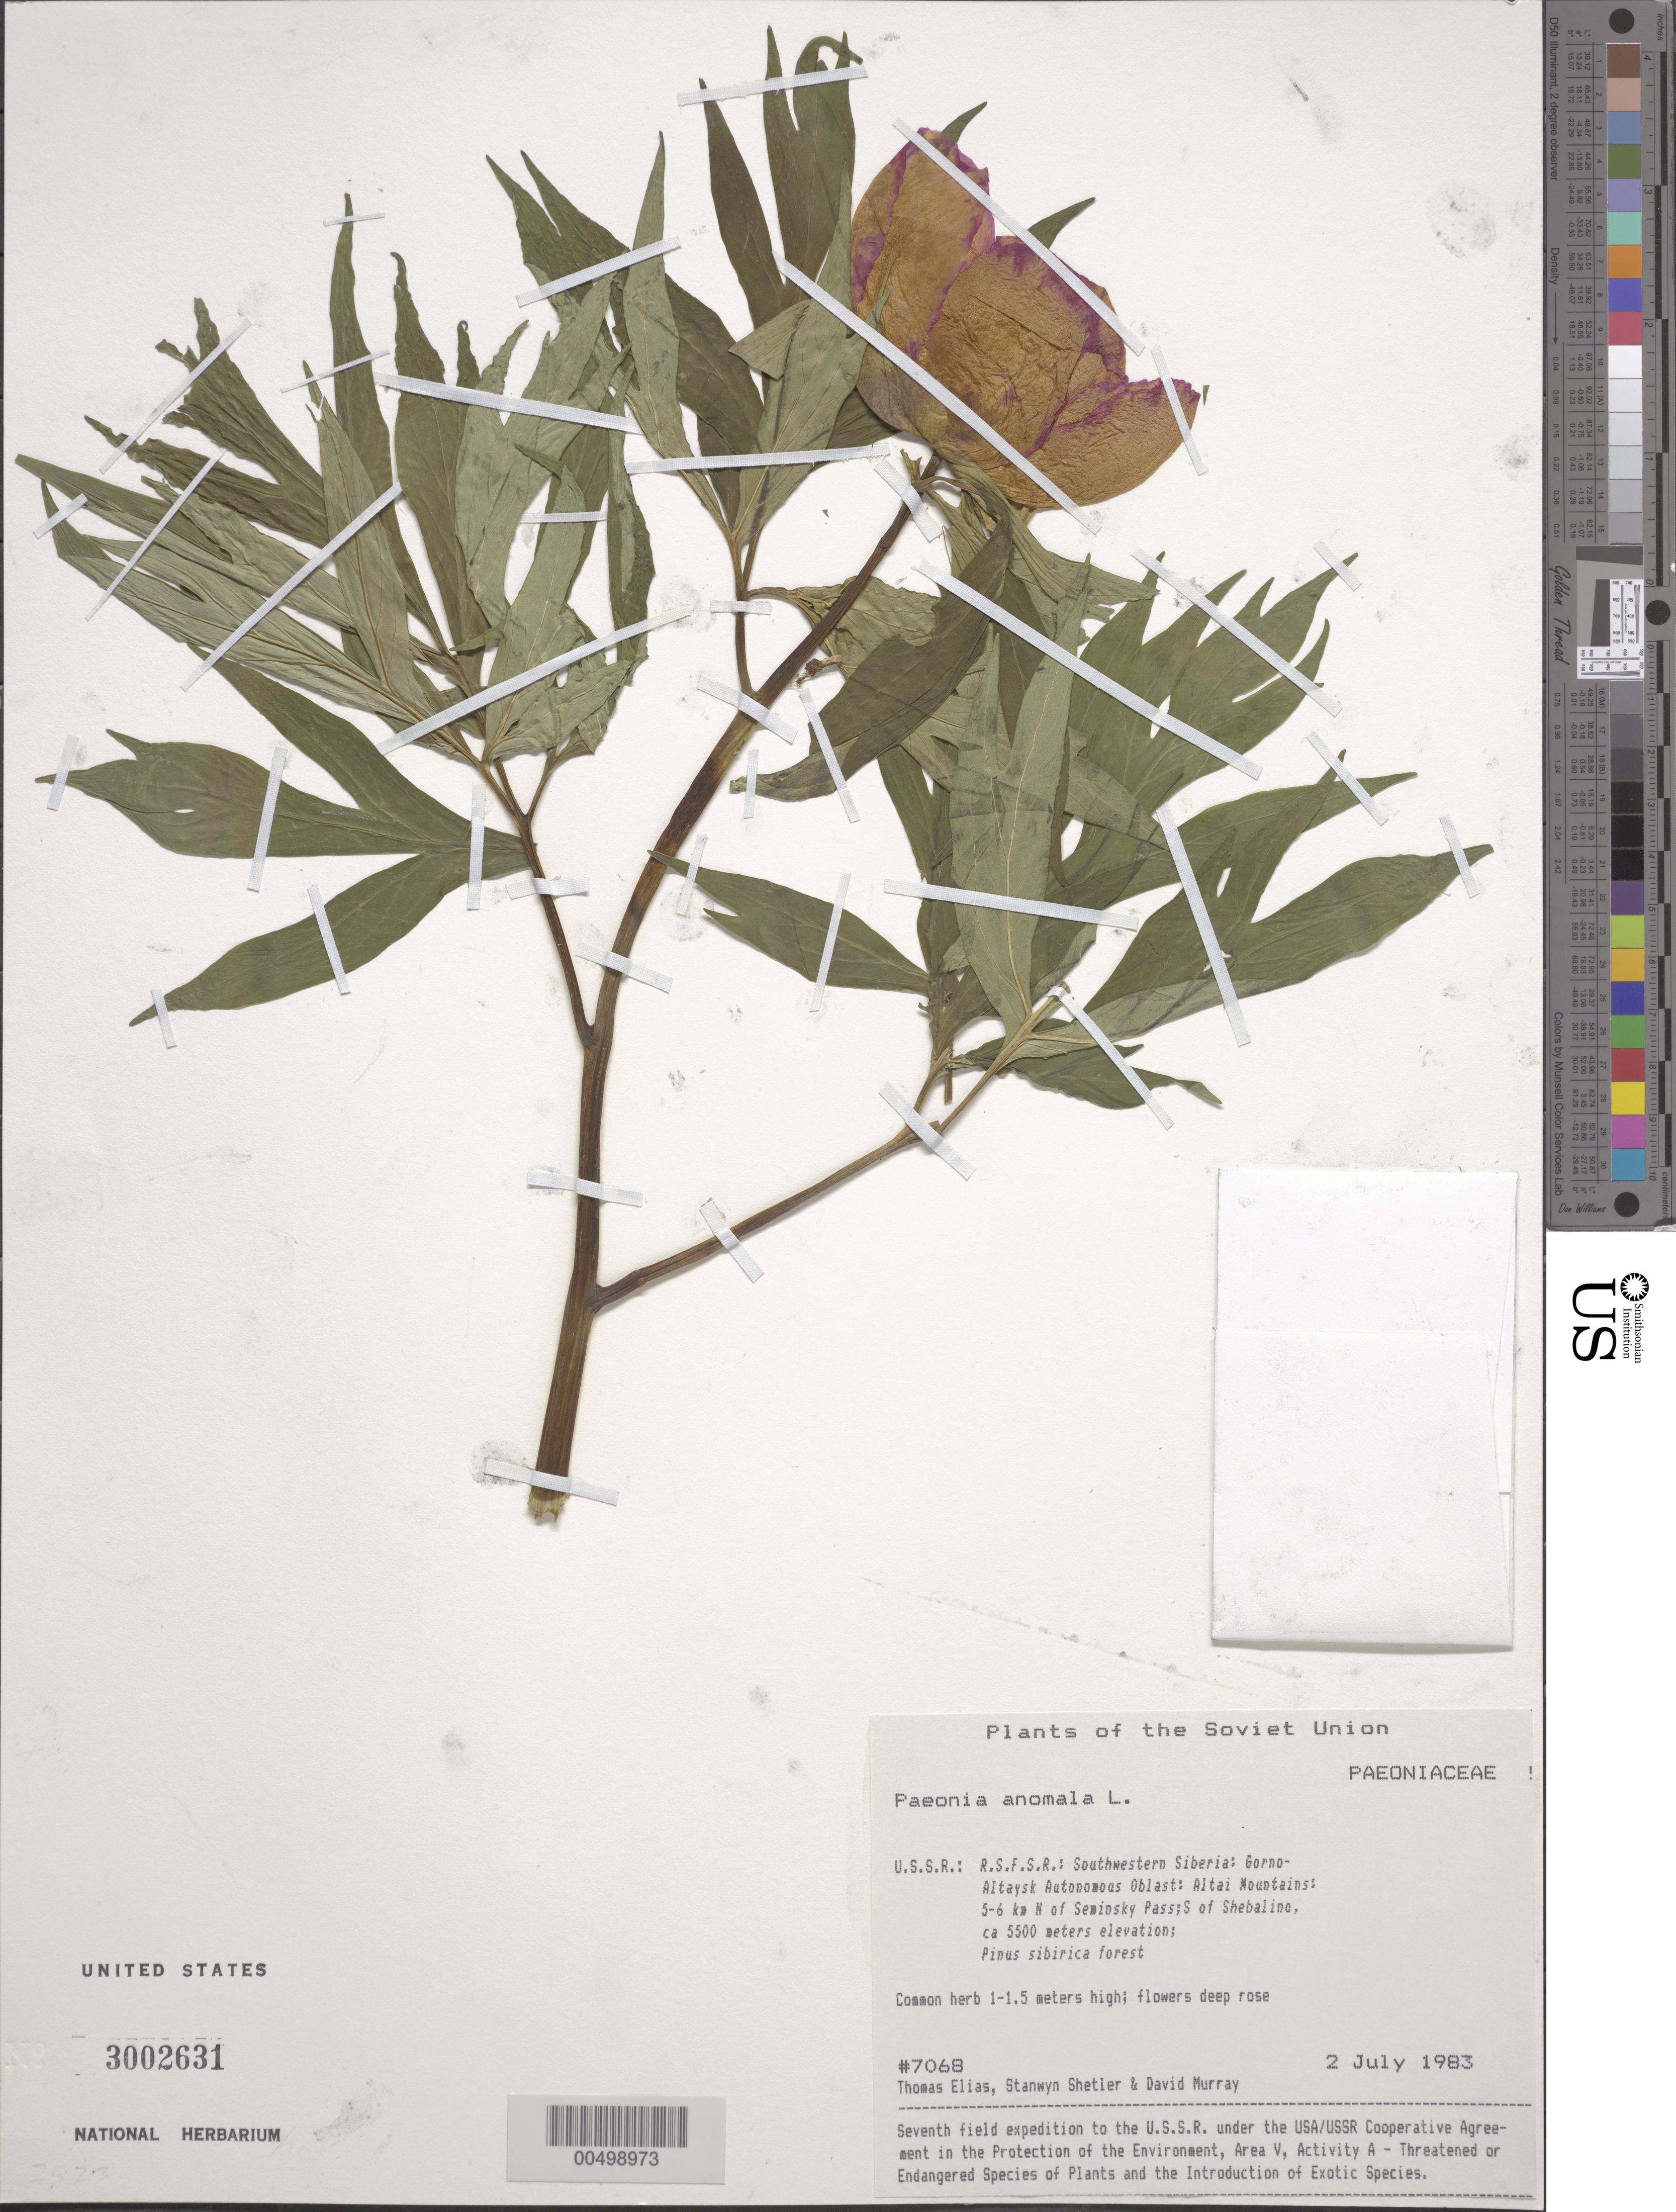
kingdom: Plantae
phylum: Tracheophyta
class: Magnoliopsida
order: Saxifragales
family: Paeoniaceae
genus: Paeonia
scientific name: Paeonia anomala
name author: L.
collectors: T. Elias, S. Shetler & D. F. Murray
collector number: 7068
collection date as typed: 02 Jul 1983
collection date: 1983-07-02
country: Russian Federation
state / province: Altai Republic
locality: Altai Mountains, 5-6 km N of Seminsky Pass, S of Shebalino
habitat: Pinus sibirica forest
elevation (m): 1676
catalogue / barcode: US 3002631